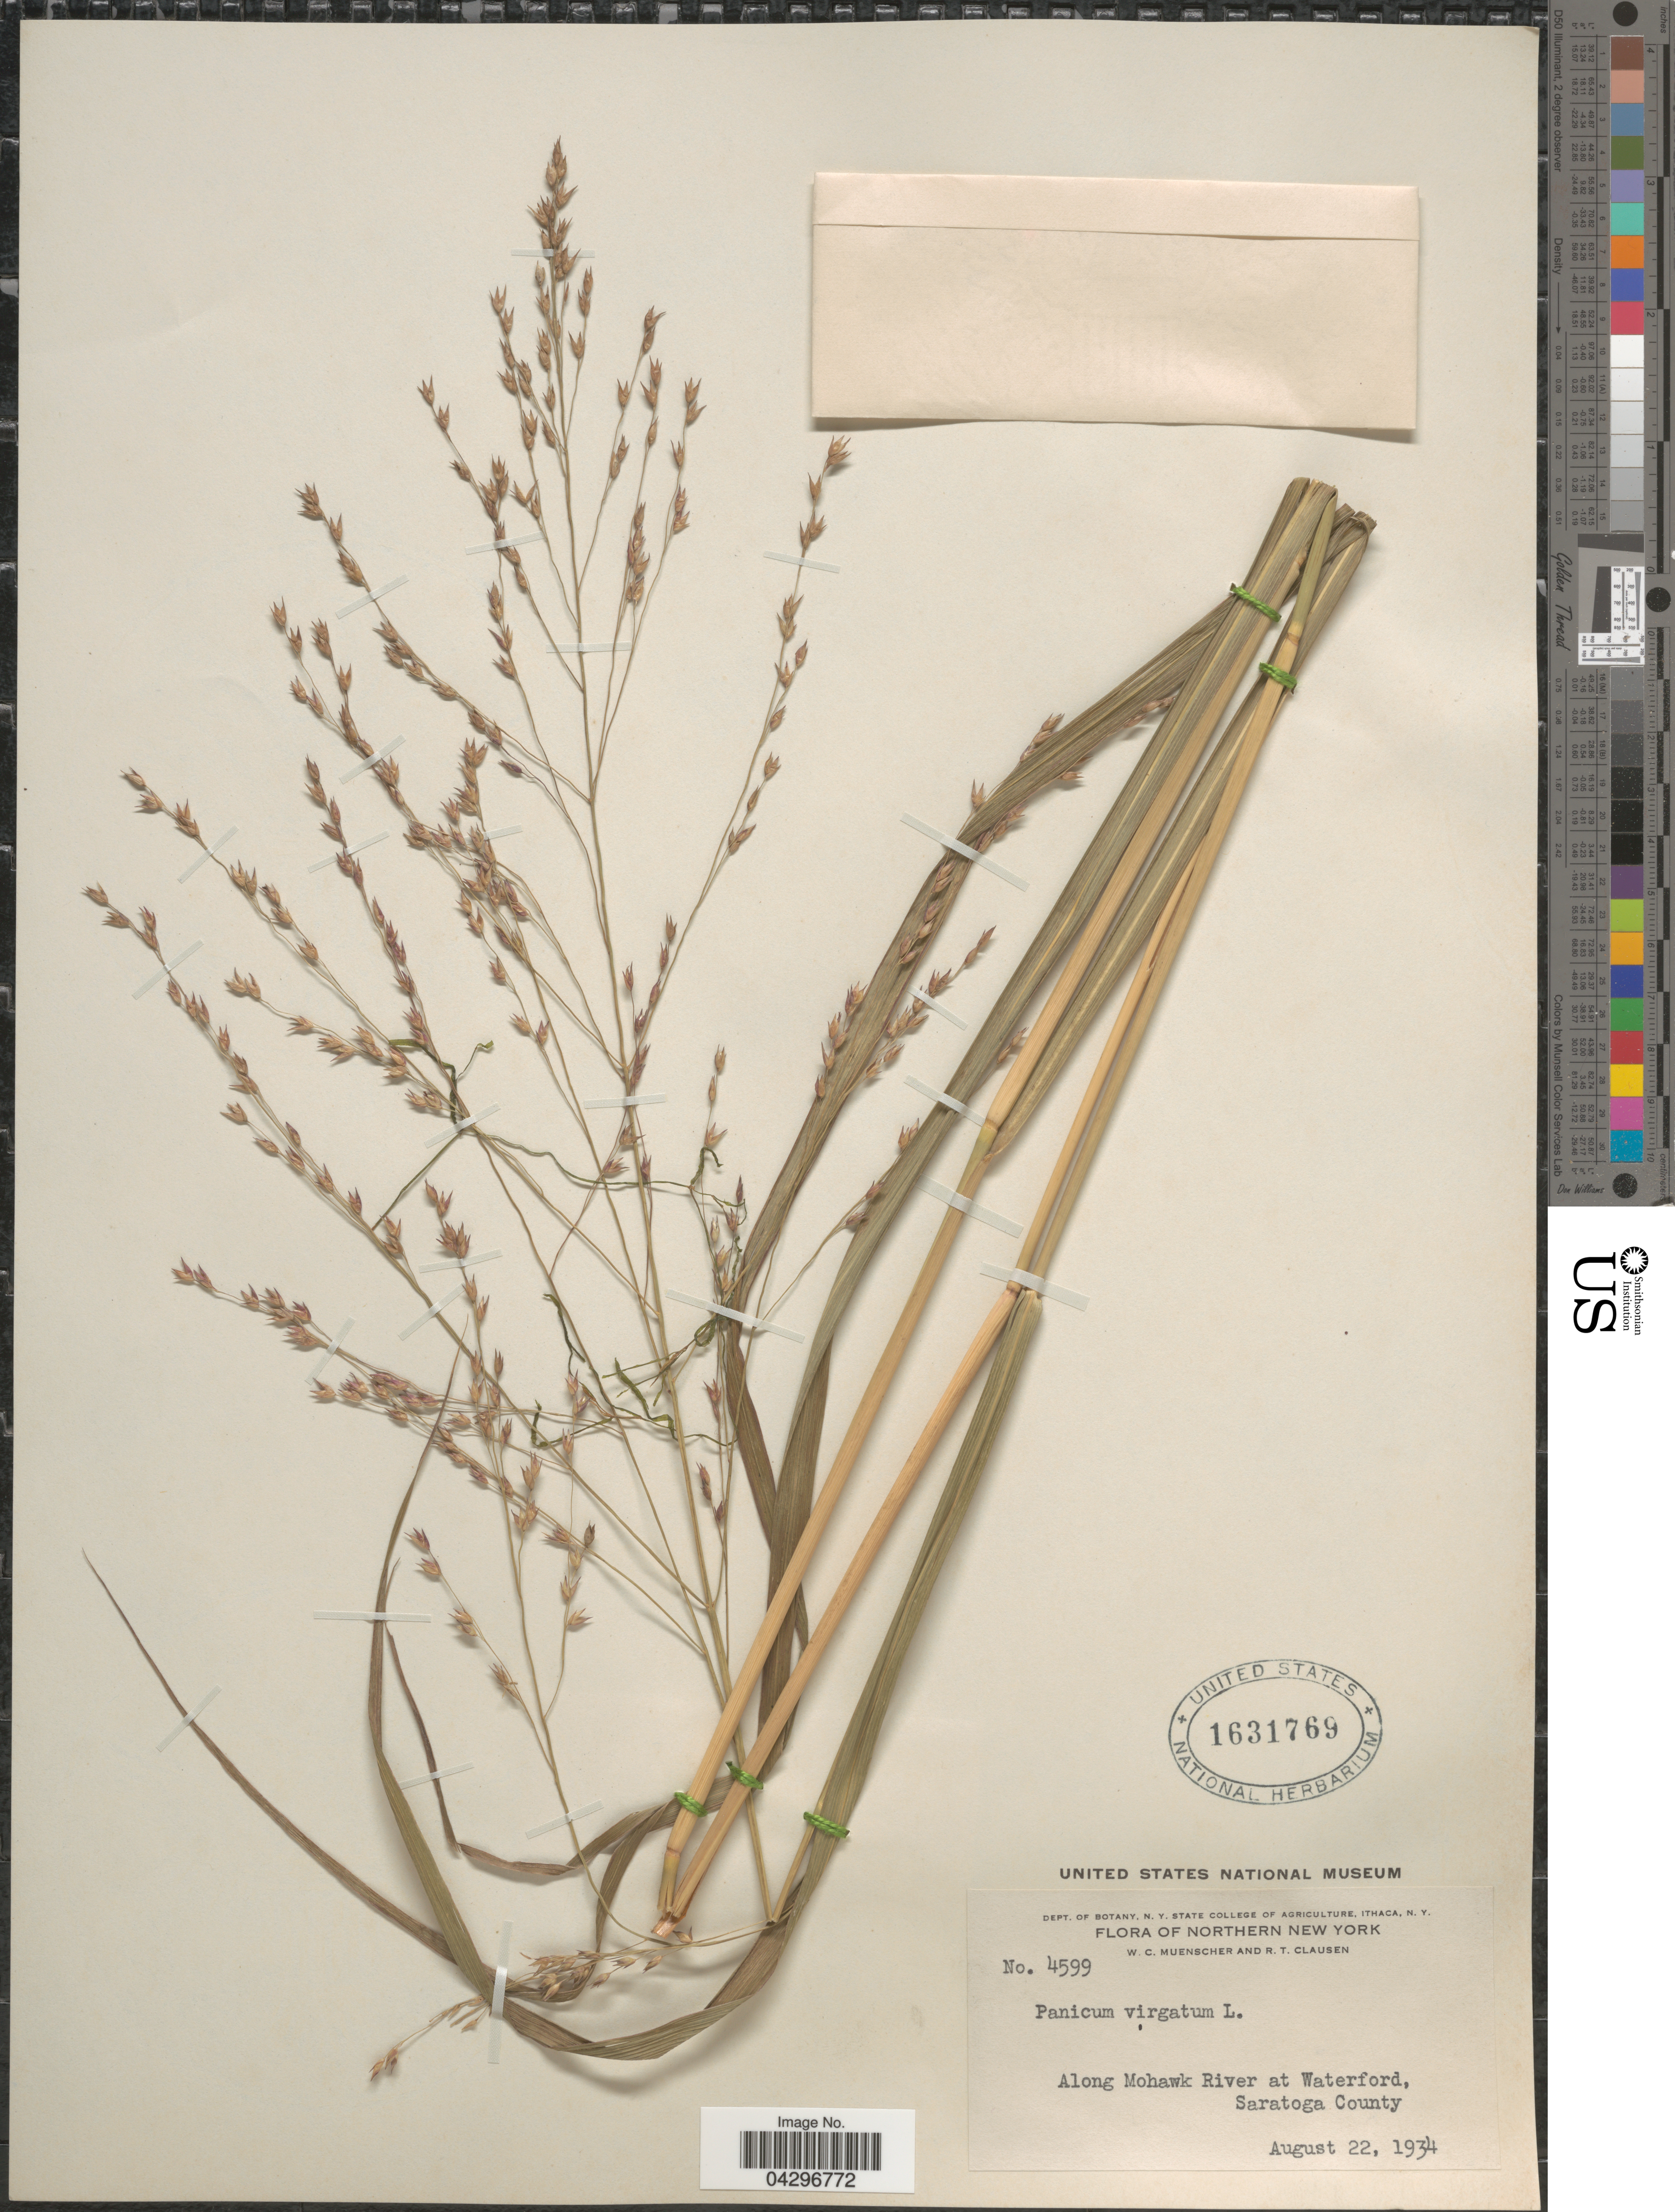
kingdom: Plantae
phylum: Tracheophyta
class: Liliopsida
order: Poales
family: Poaceae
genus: Panicum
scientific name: Panicum virgatum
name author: L.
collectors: W. Muenscher & R. T. Clausen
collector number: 4599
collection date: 1934-08-22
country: United States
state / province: New York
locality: Northern New York. Along Mohawk River at Waterford, Saratoga County.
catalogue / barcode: US 1631769